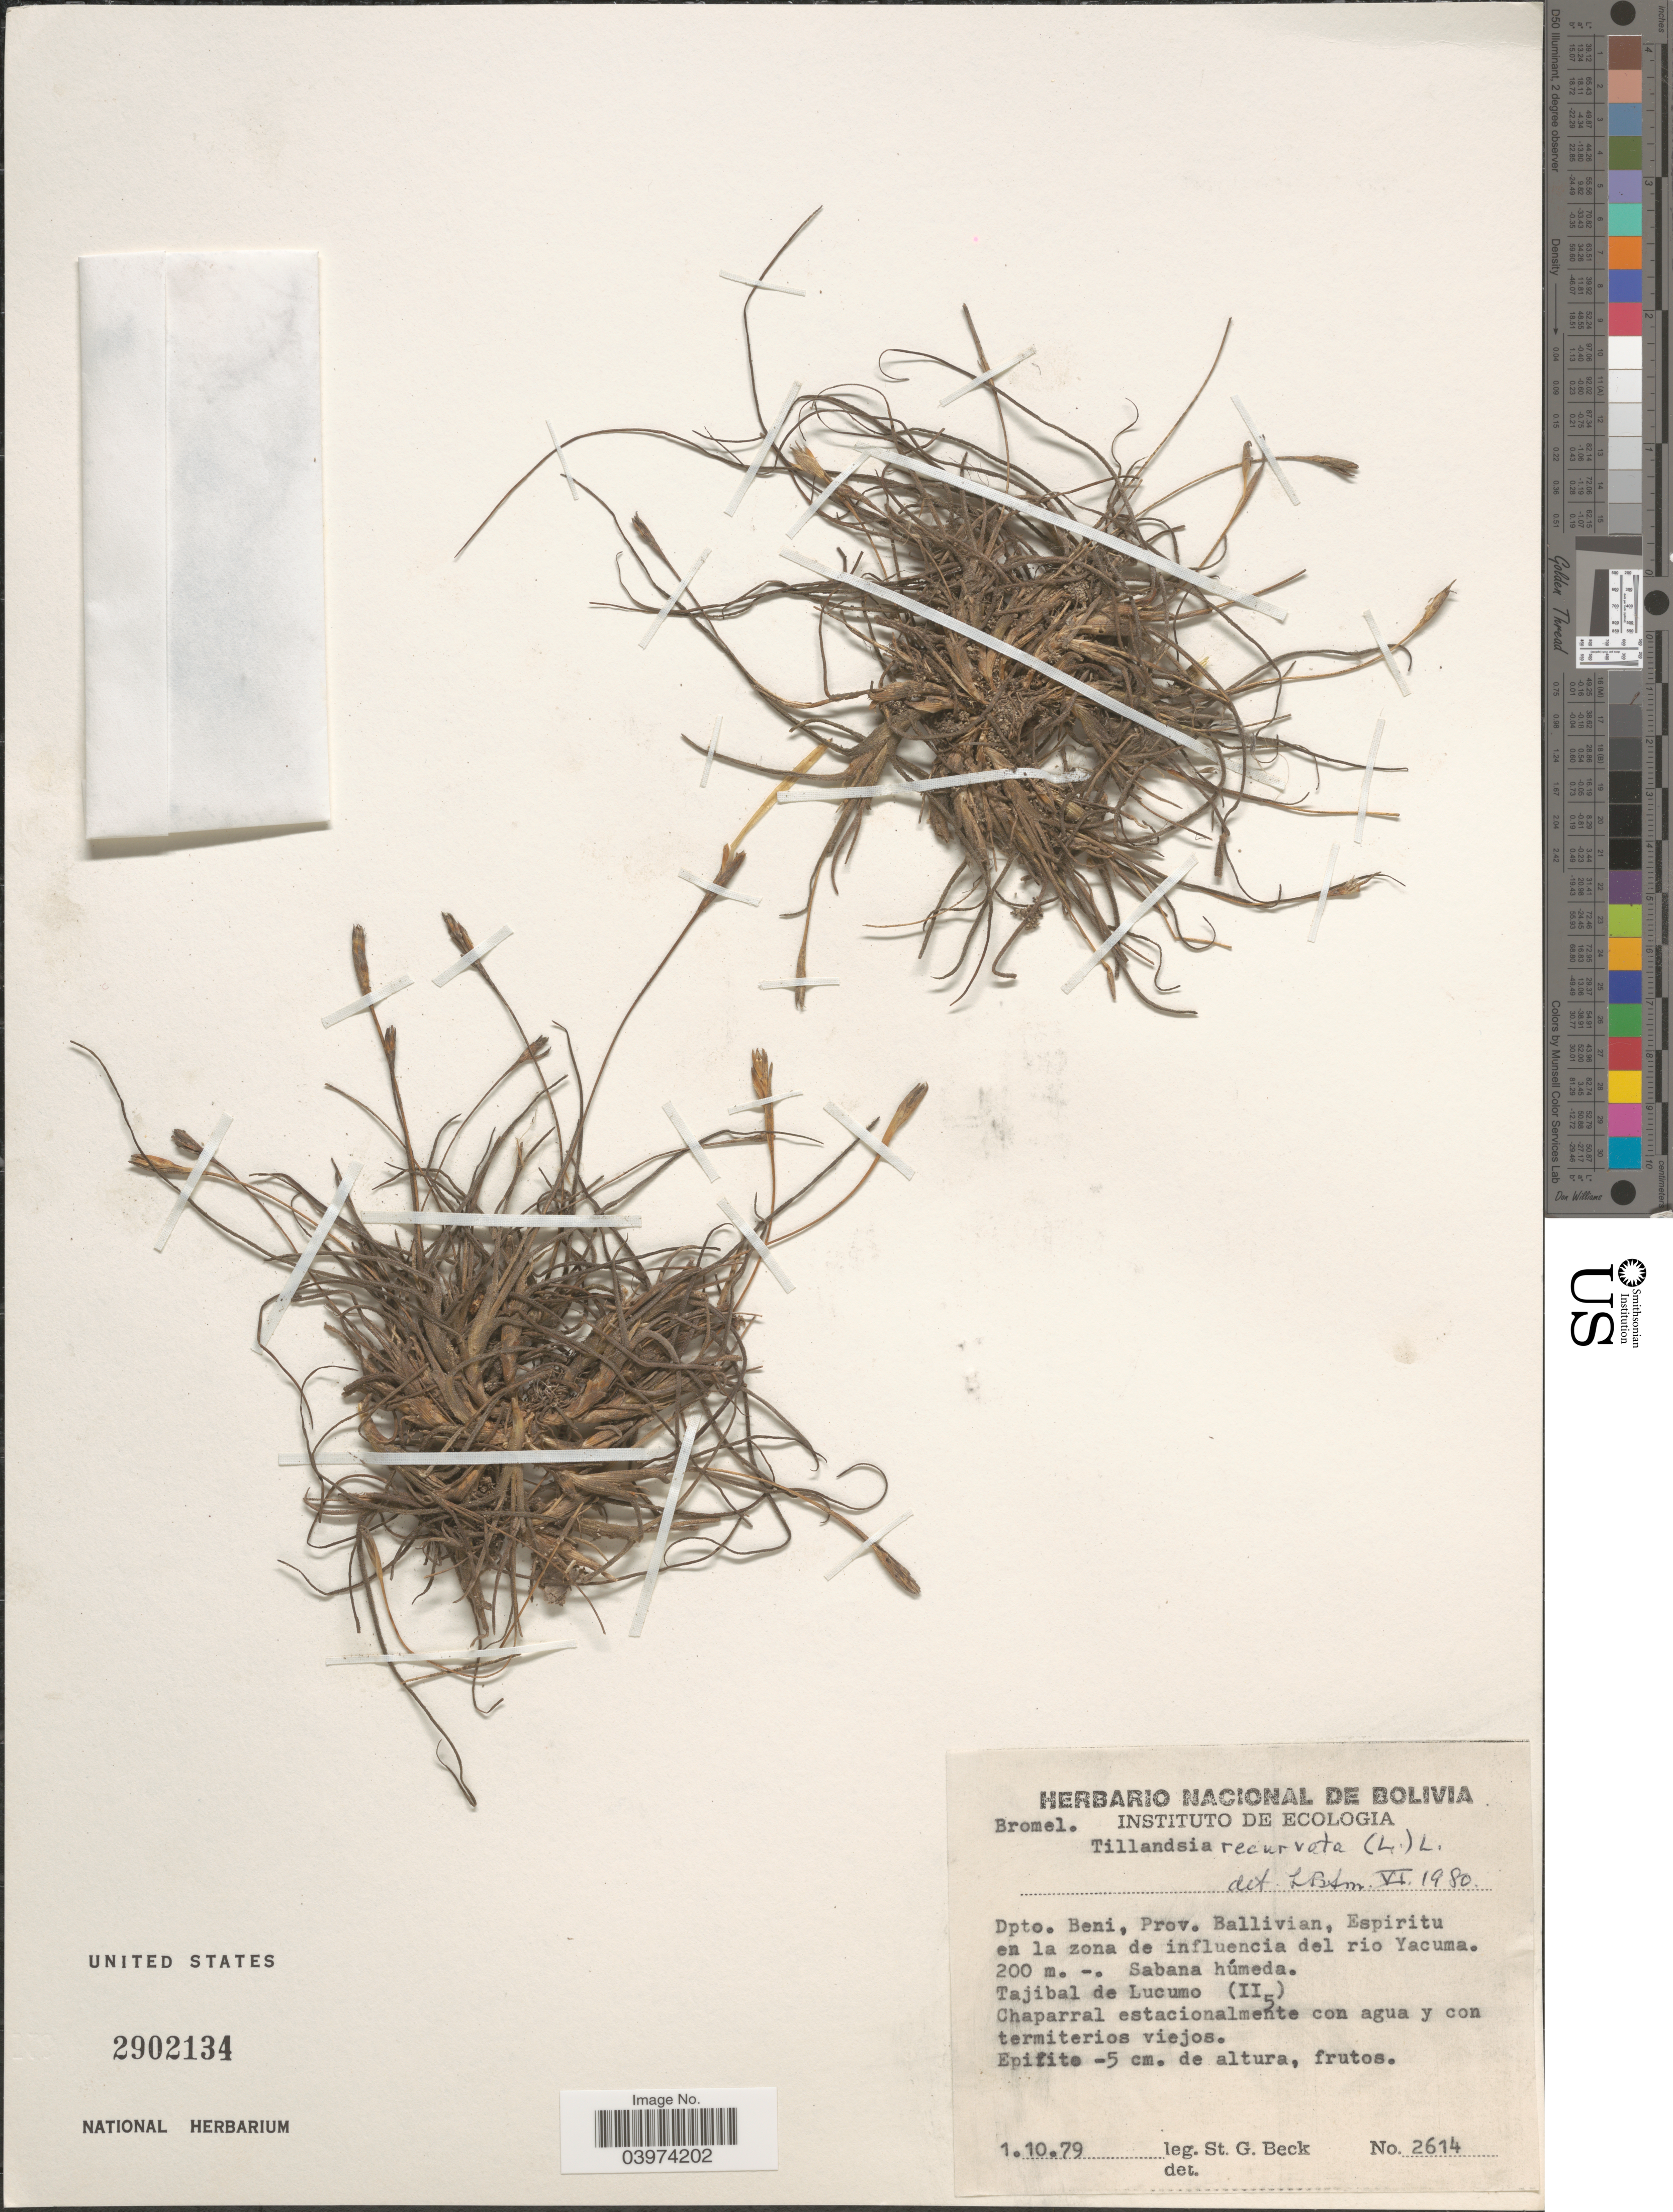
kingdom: Plantae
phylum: Tracheophyta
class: Liliopsida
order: Poales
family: Bromeliaceae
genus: Tillandsia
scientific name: Tillandsia recurvata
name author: L.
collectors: S. G. Beck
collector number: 2614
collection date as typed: Transcribed d/m/y: 1/10/79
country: Bolivia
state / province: Beni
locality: Dpto. Beni, Prov. Ballivian, Espiritu en la zona de influencia del rio Yacuma. Tajibal de Lucumo (115).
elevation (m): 200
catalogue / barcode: US 2902134